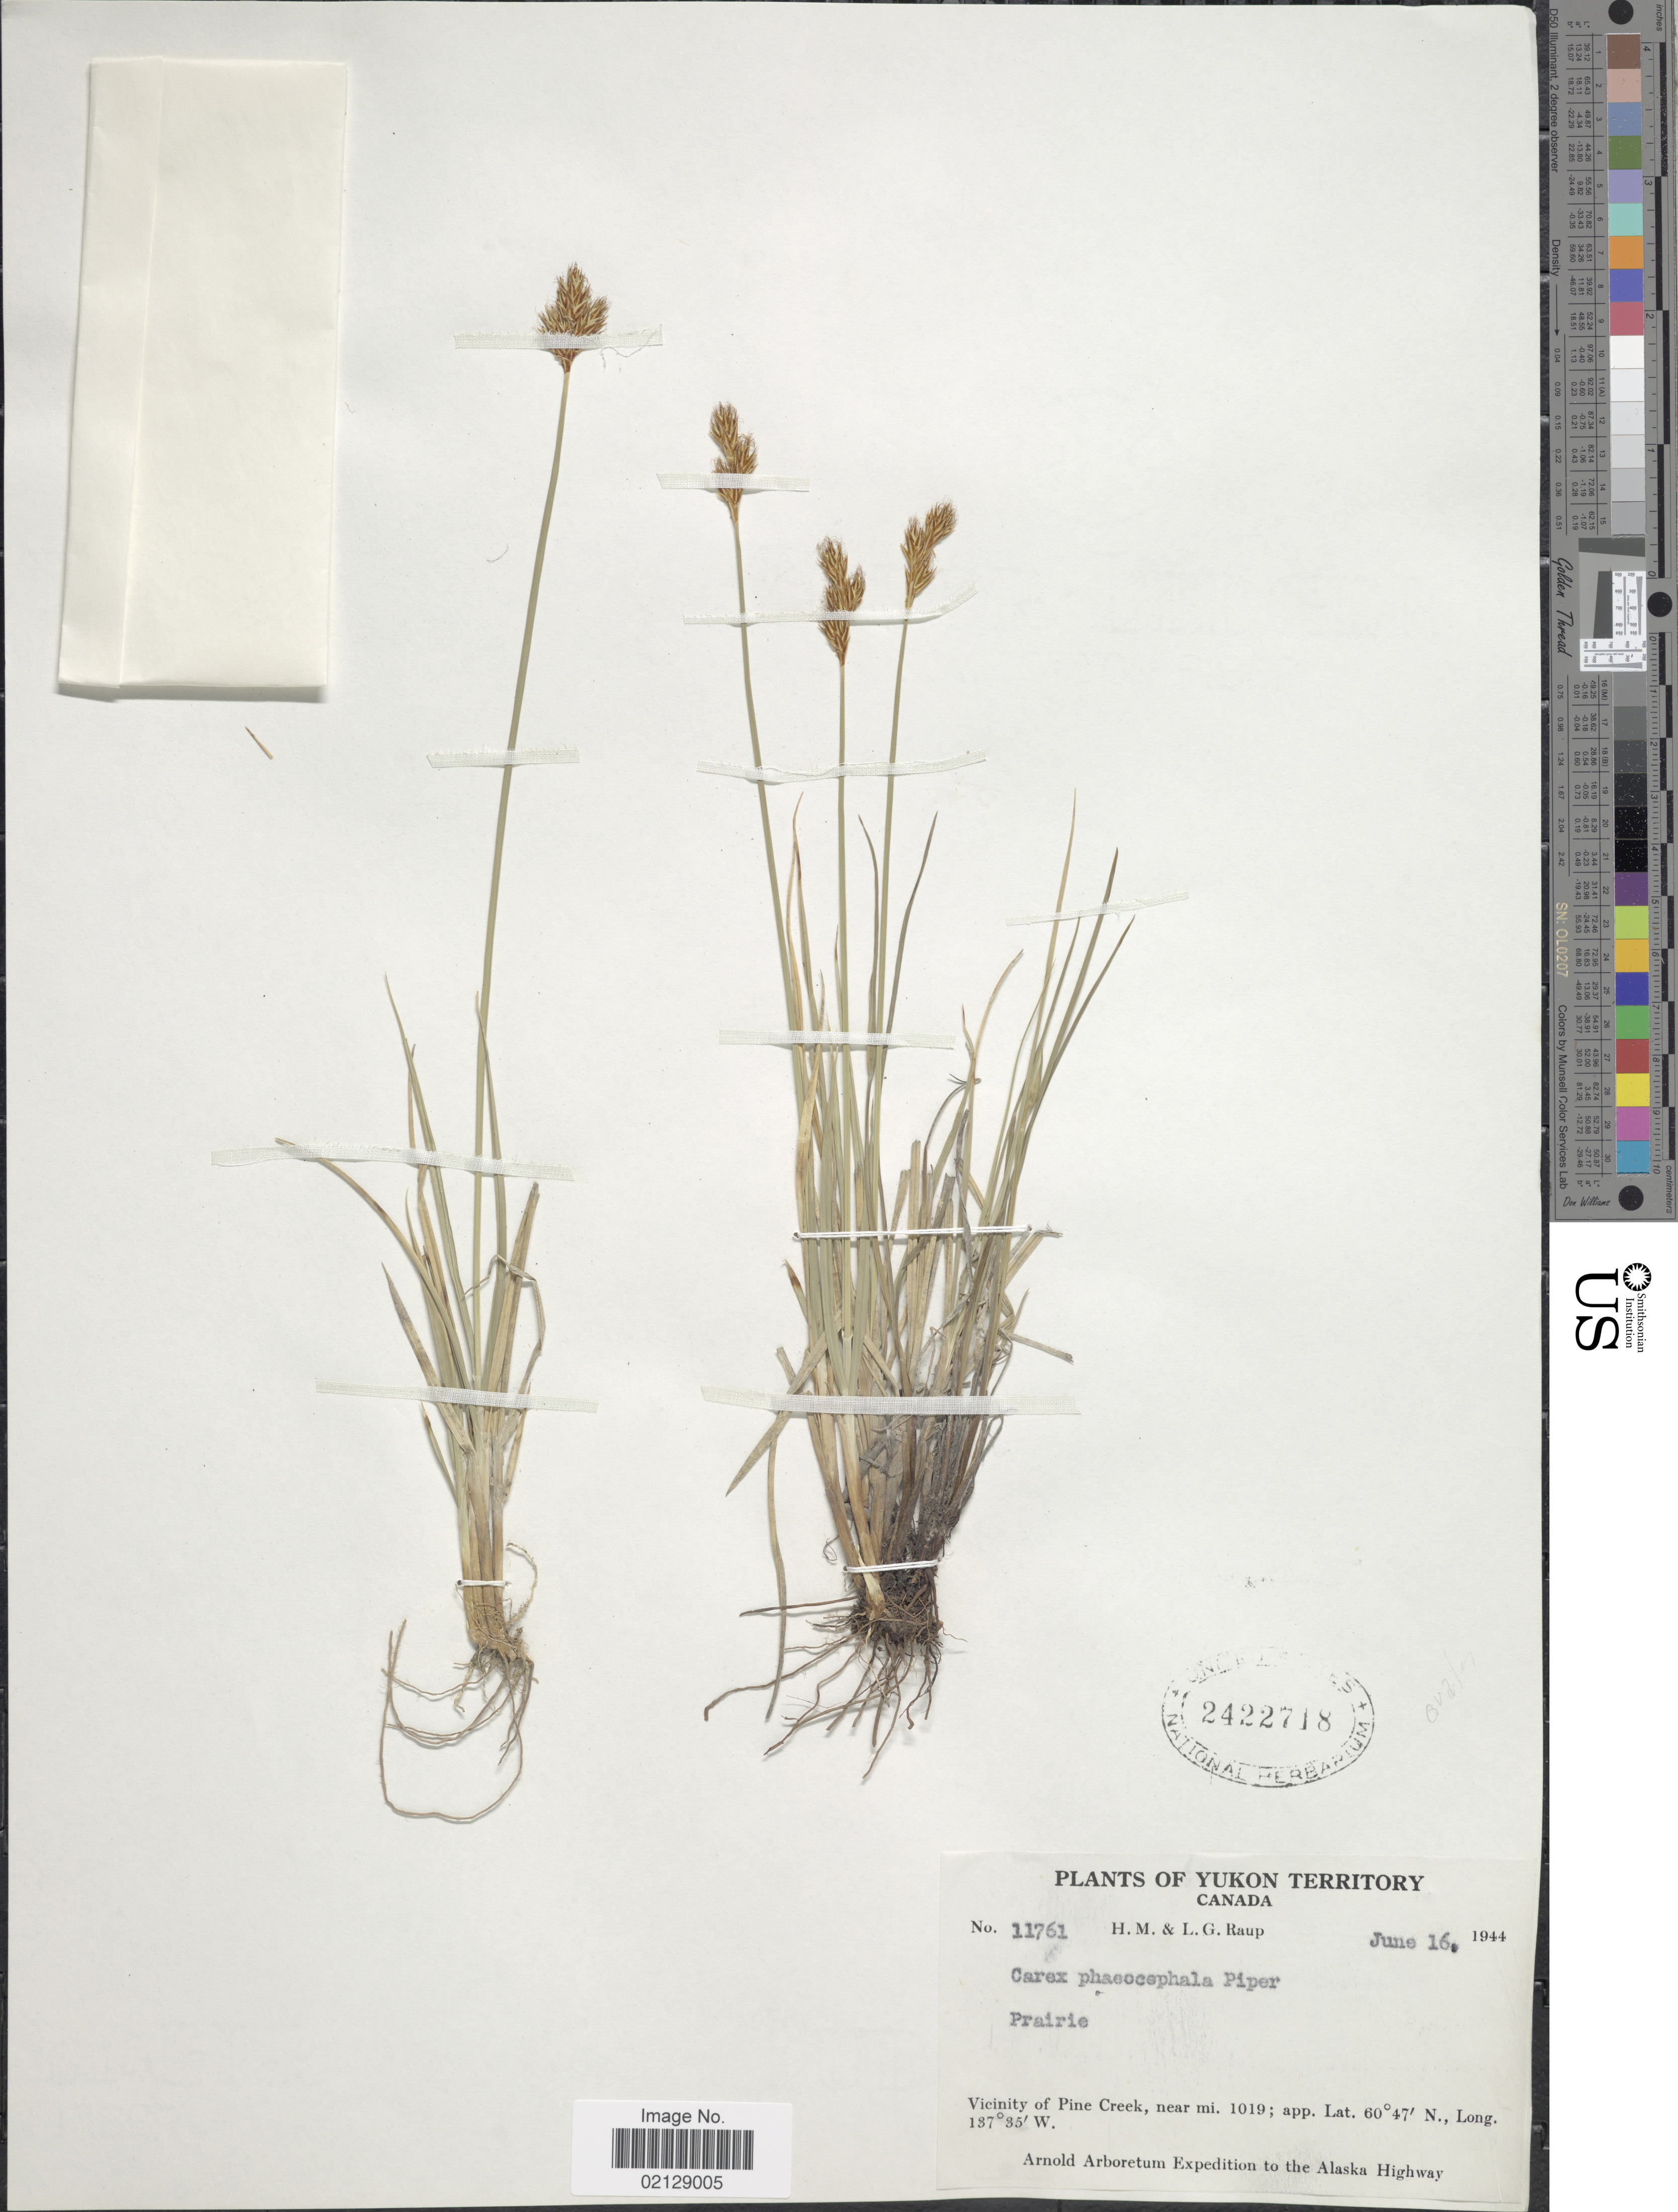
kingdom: Plantae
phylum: Tracheophyta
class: Liliopsida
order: Poales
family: Cyperaceae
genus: Carex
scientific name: Carex phaeocephala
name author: Piper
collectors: H. Raup & L. Raup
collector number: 11761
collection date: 1944-06-16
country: Canada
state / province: Yukon Territory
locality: Vicinity of Pine Creek, near mi. 1019, Alaska Highway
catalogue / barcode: US 2422718